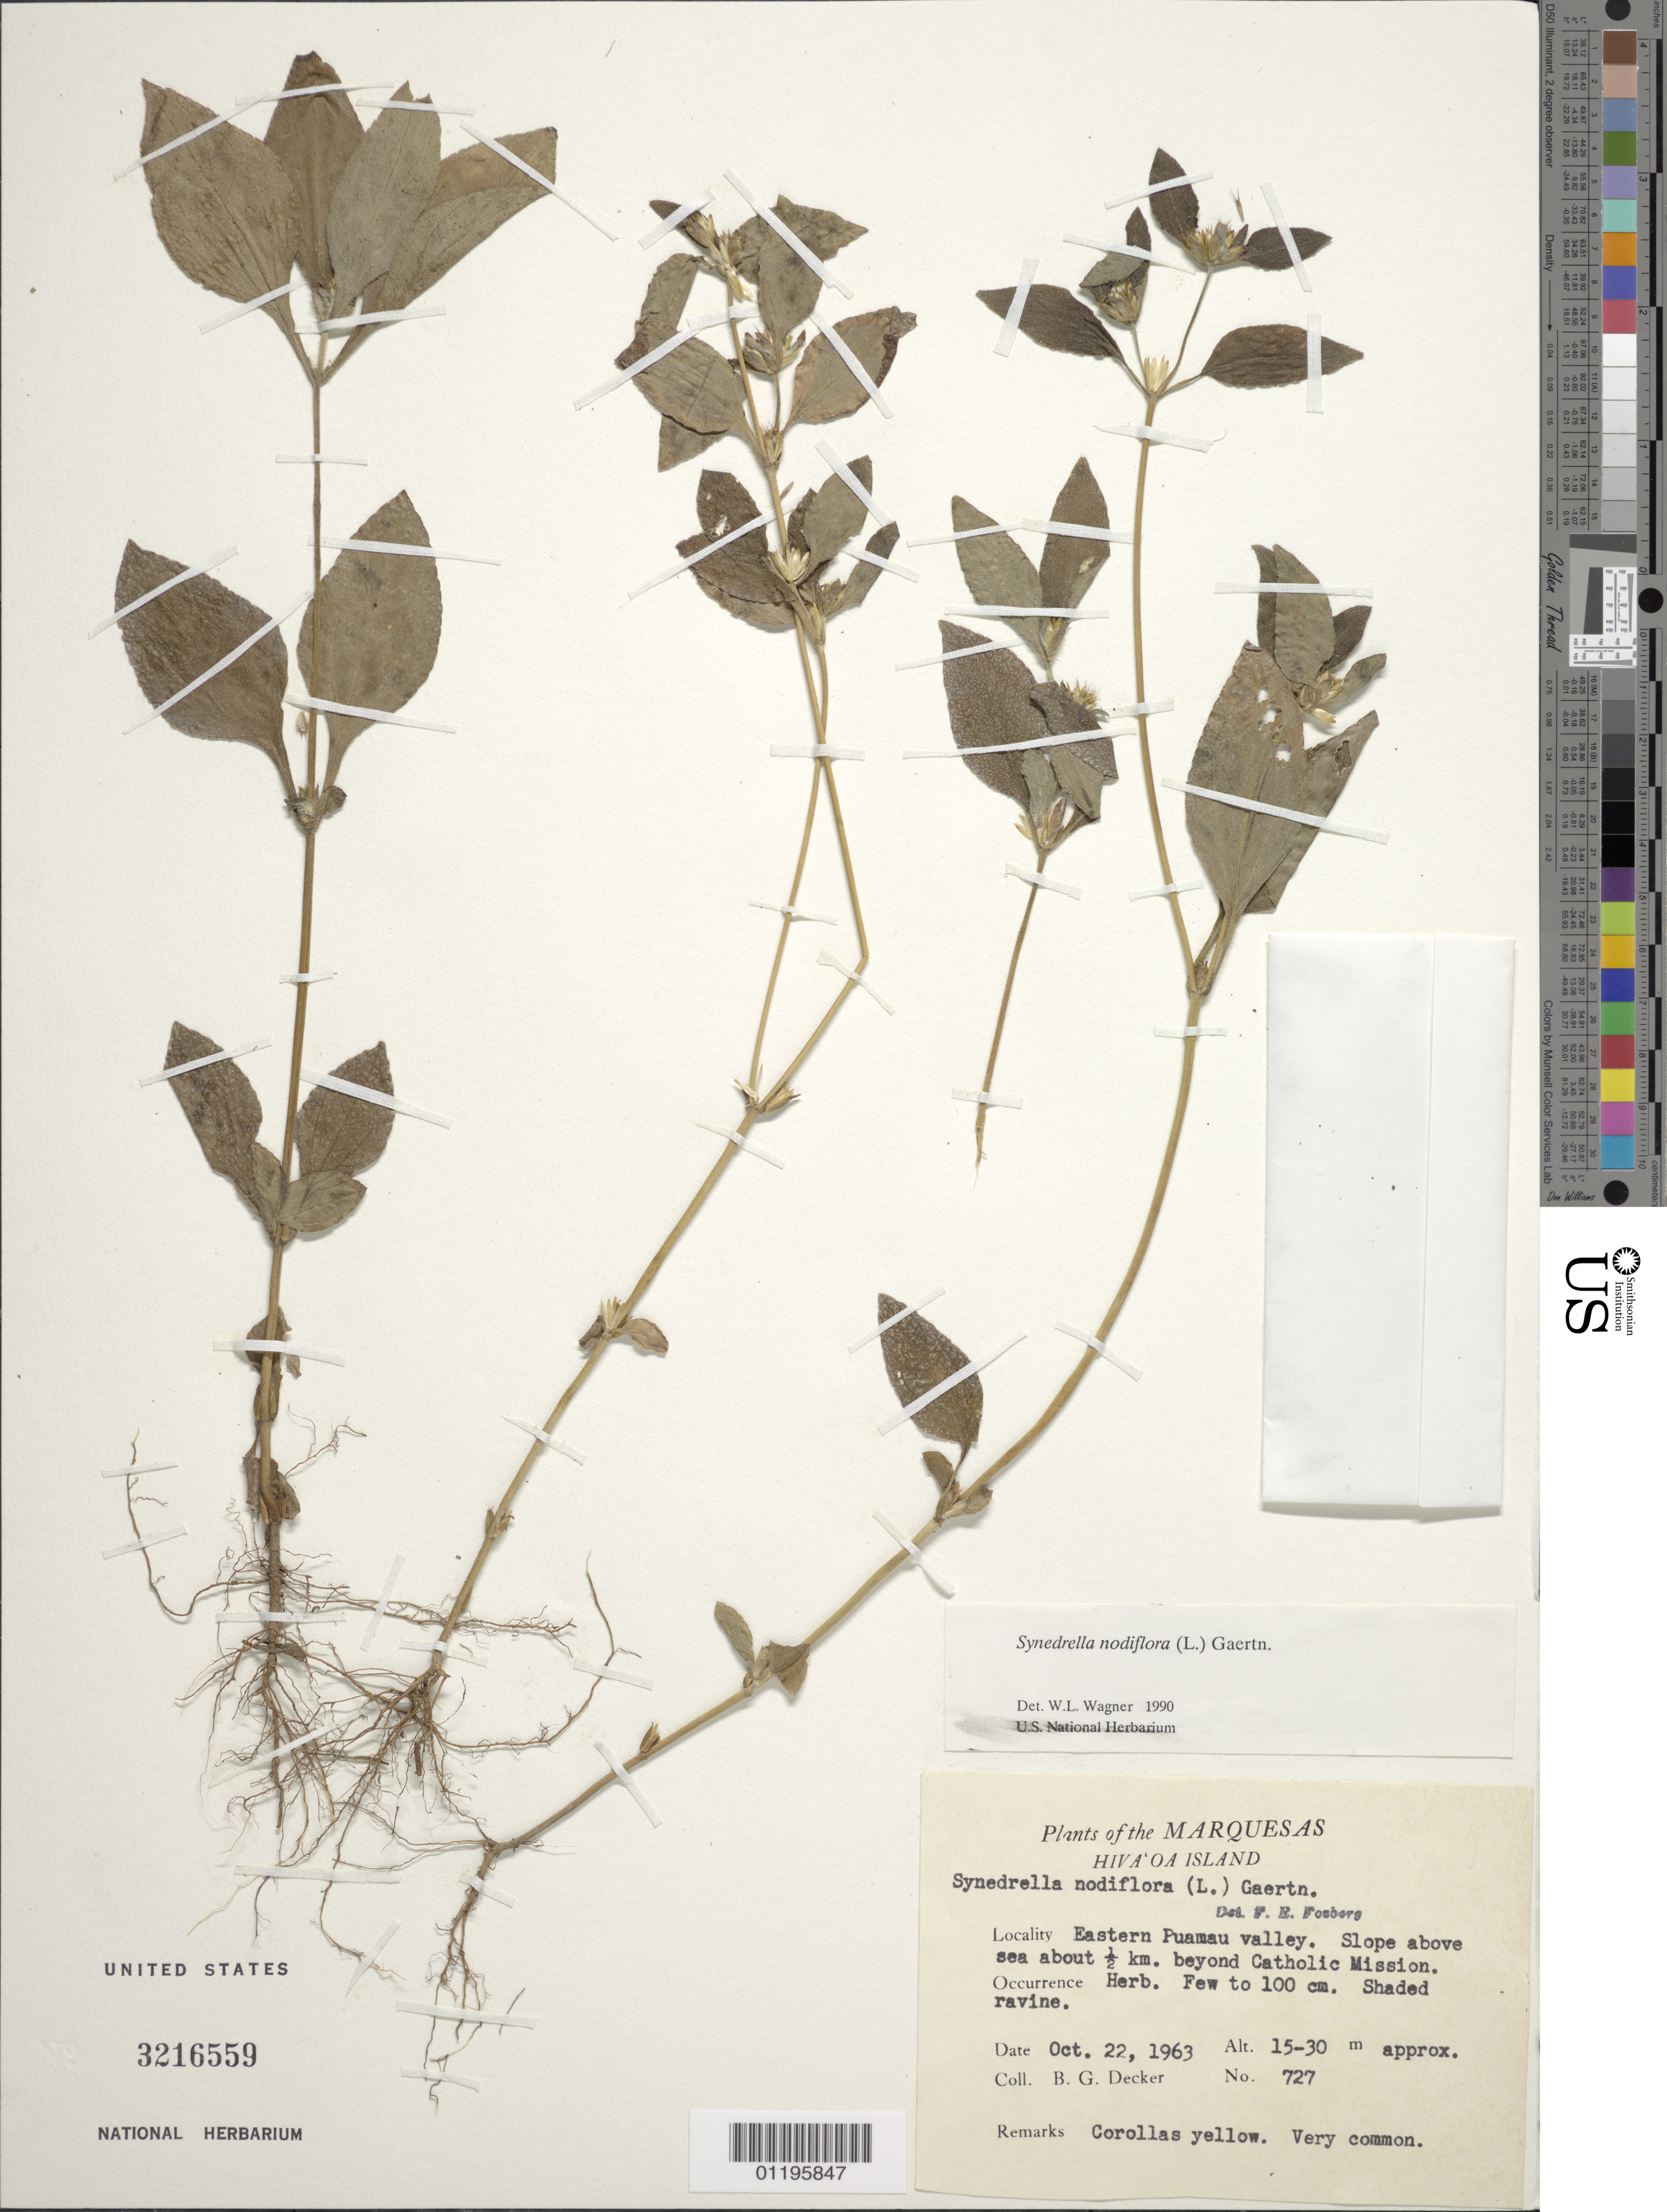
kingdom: Plantae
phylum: Tracheophyta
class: Magnoliopsida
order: Asterales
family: Asteraceae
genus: Synedrella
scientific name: Synedrella nodiflora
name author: (L.) Gaertn.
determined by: Wagner, W. L., (BOT), Smithsonian Institution - National Museum of Natural History (UNITED STATES)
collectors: B. G. Decker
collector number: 727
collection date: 1963-10-22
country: French Polynesia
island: Hiva Oa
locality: E Puamau Valley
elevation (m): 15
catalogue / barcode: US 3216559